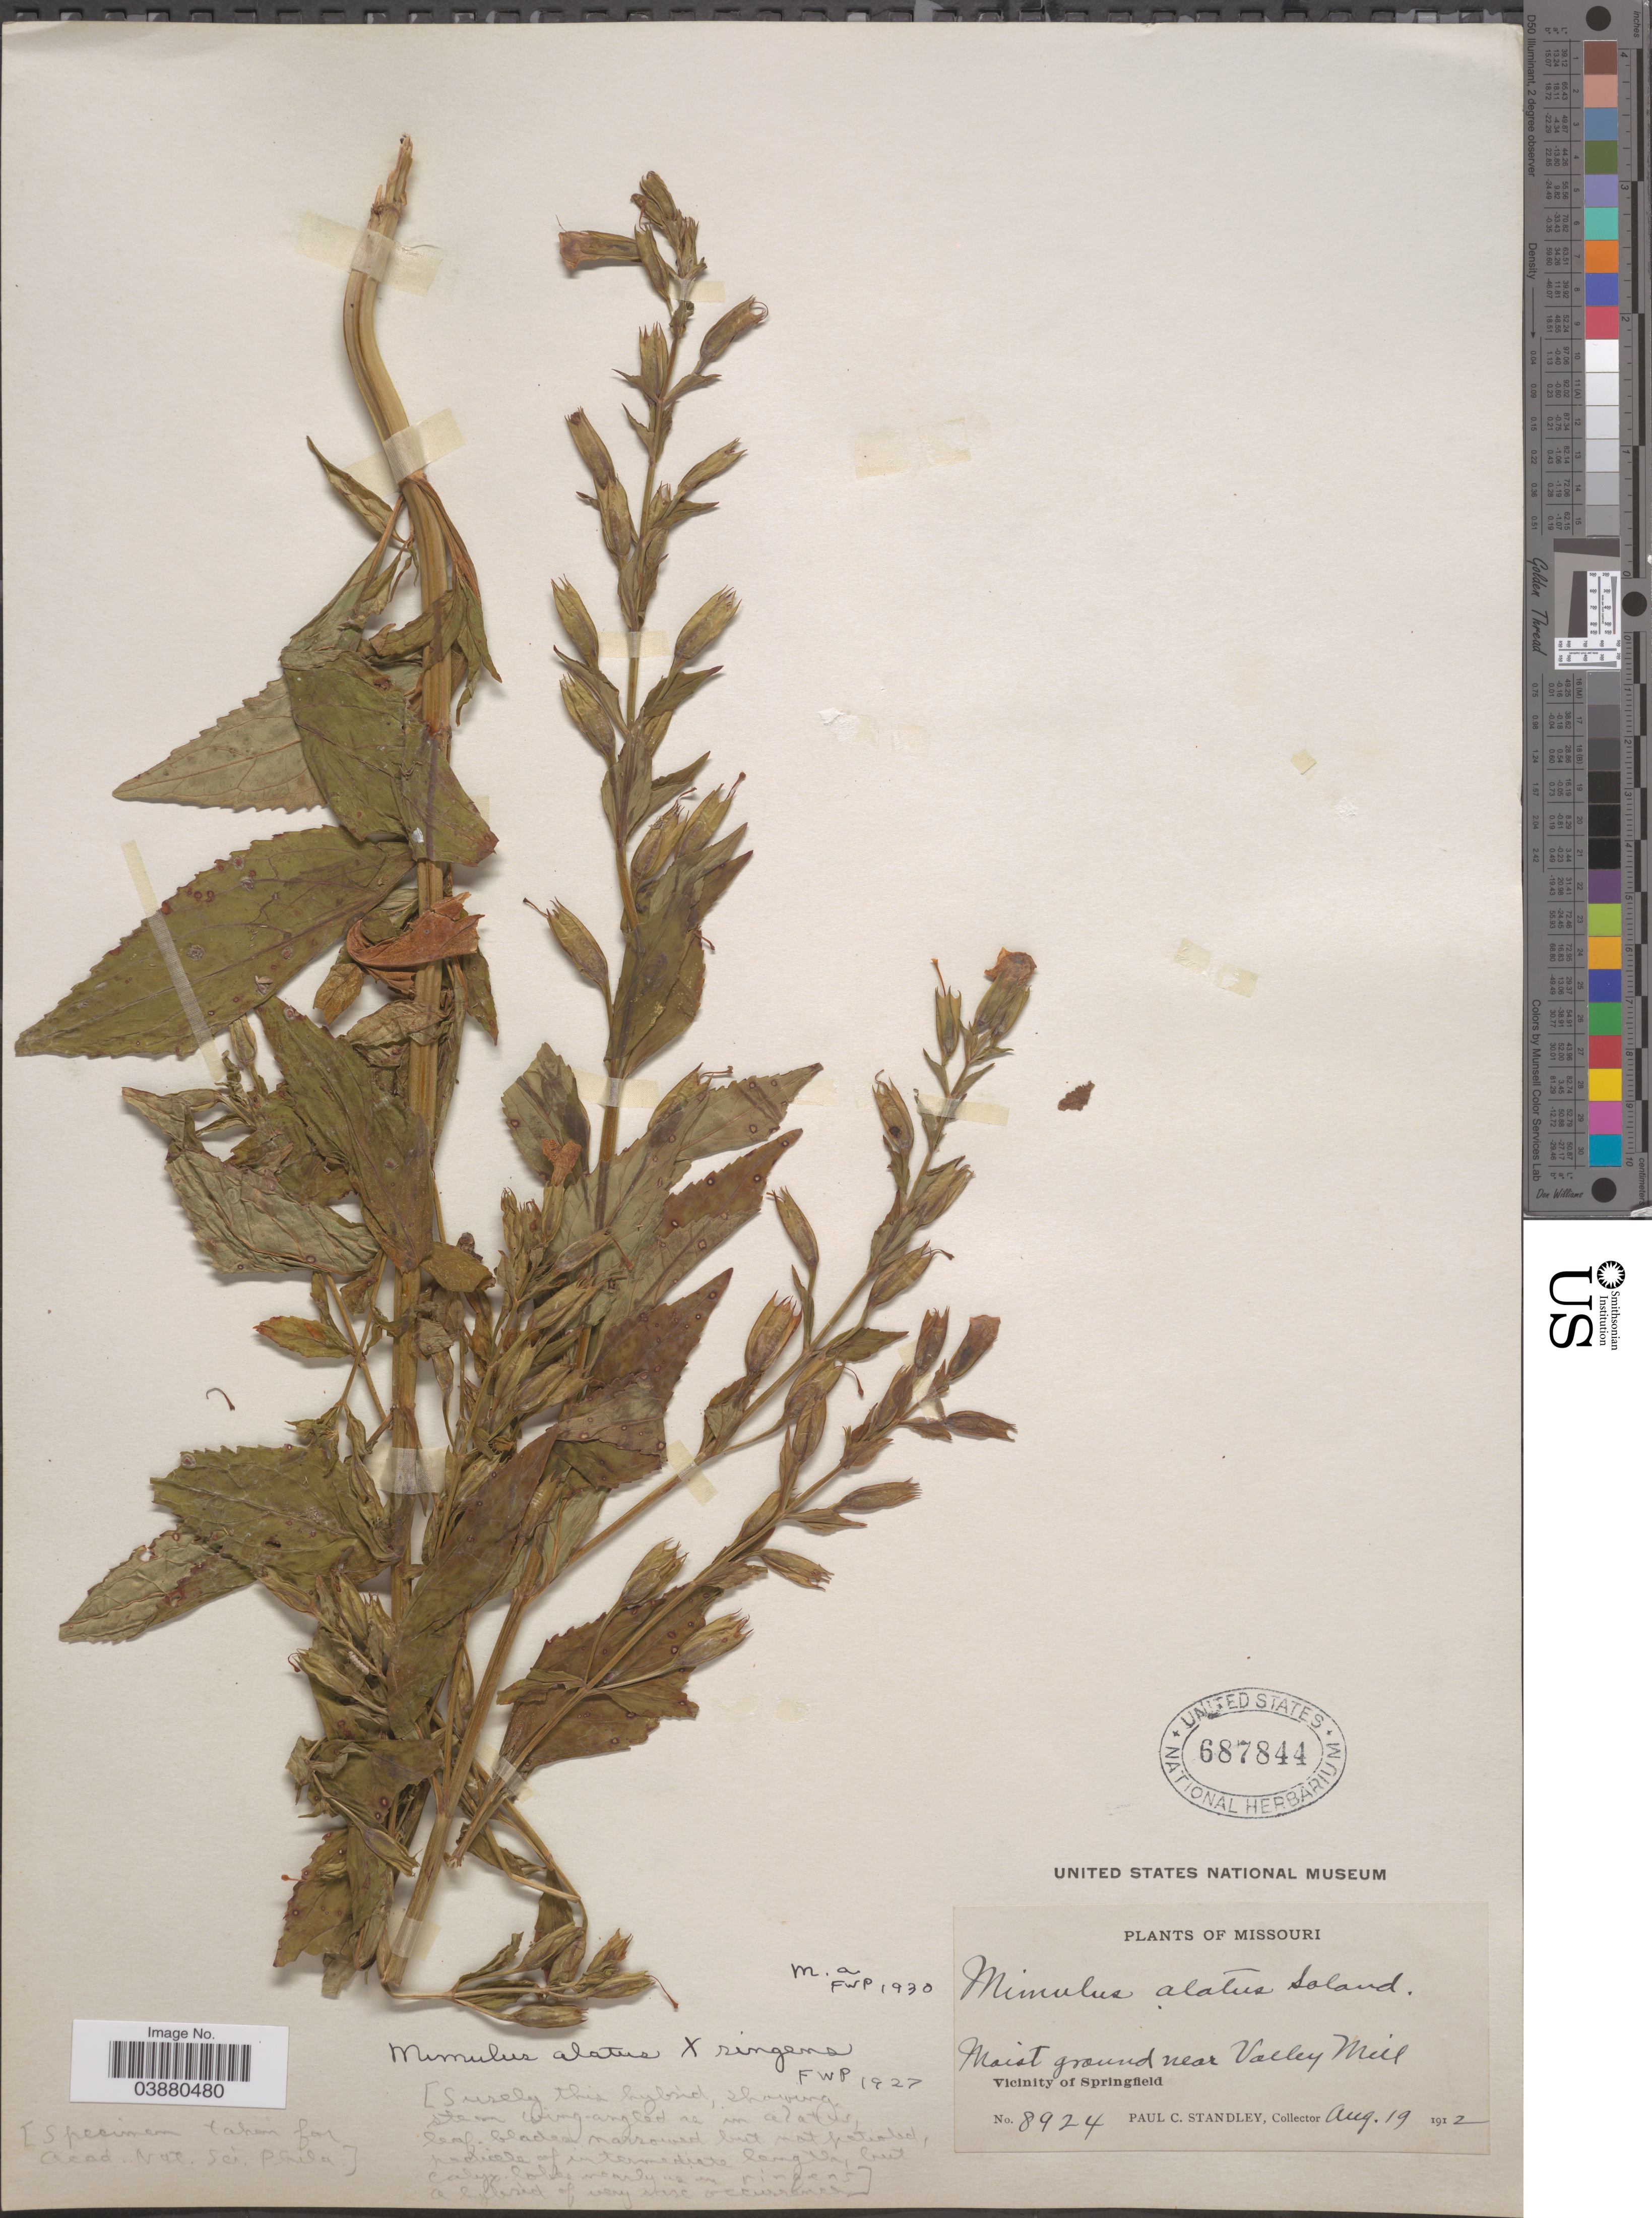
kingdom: Plantae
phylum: Tracheophyta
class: Magnoliopsida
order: Lamiales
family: Phrymaceae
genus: Mimulus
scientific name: Mimulus alatus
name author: Aiton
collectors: P. C. Standley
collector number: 8924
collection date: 1912-08-19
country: United States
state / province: Missouri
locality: Near Valley Mill. Vicinity of Springfield.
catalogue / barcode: US 687844